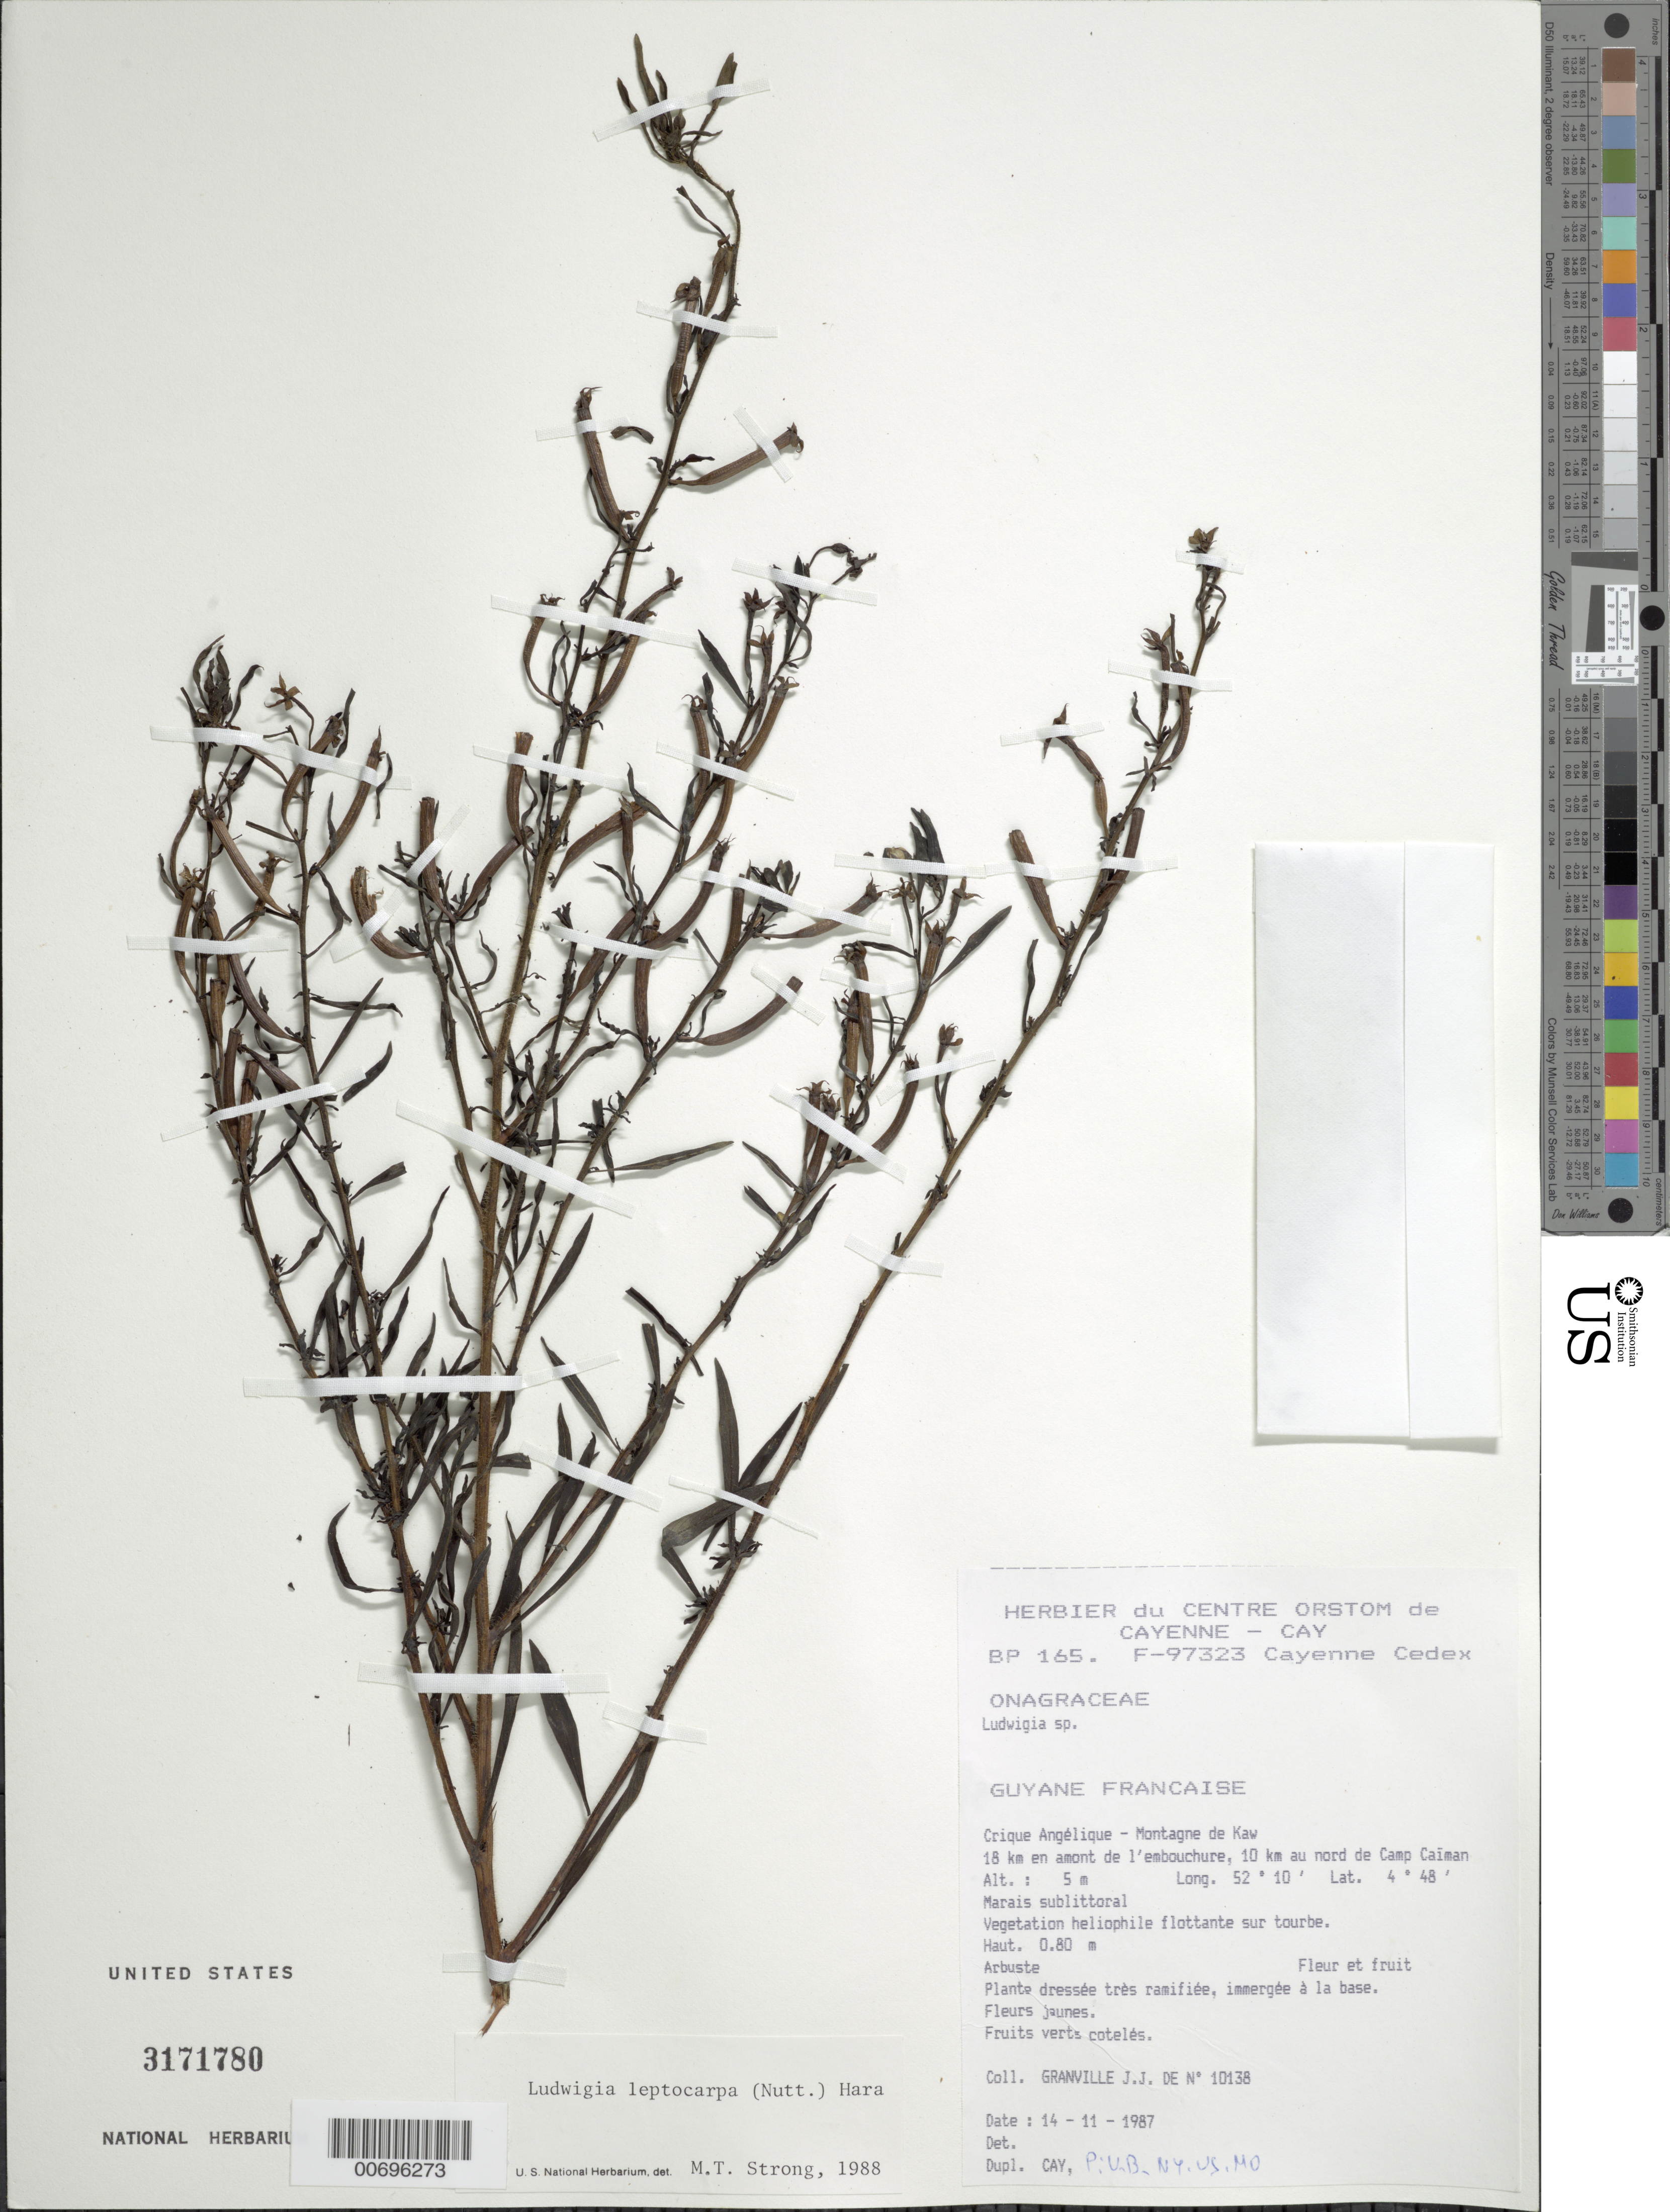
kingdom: Plantae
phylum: Tracheophyta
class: Magnoliopsida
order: Myrtales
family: Onagraceae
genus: Ludwigia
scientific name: Ludwigia nervosa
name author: (Poir.) H. Hara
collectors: J.-J. de Granville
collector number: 10138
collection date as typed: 14-Nov-87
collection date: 1987-11-14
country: French Guiana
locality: Crique Angélique, Montagne de Kaw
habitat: Marais sublittoral. Vegetation heliophile flottante sur tourbe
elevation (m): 5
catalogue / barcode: US 3171780